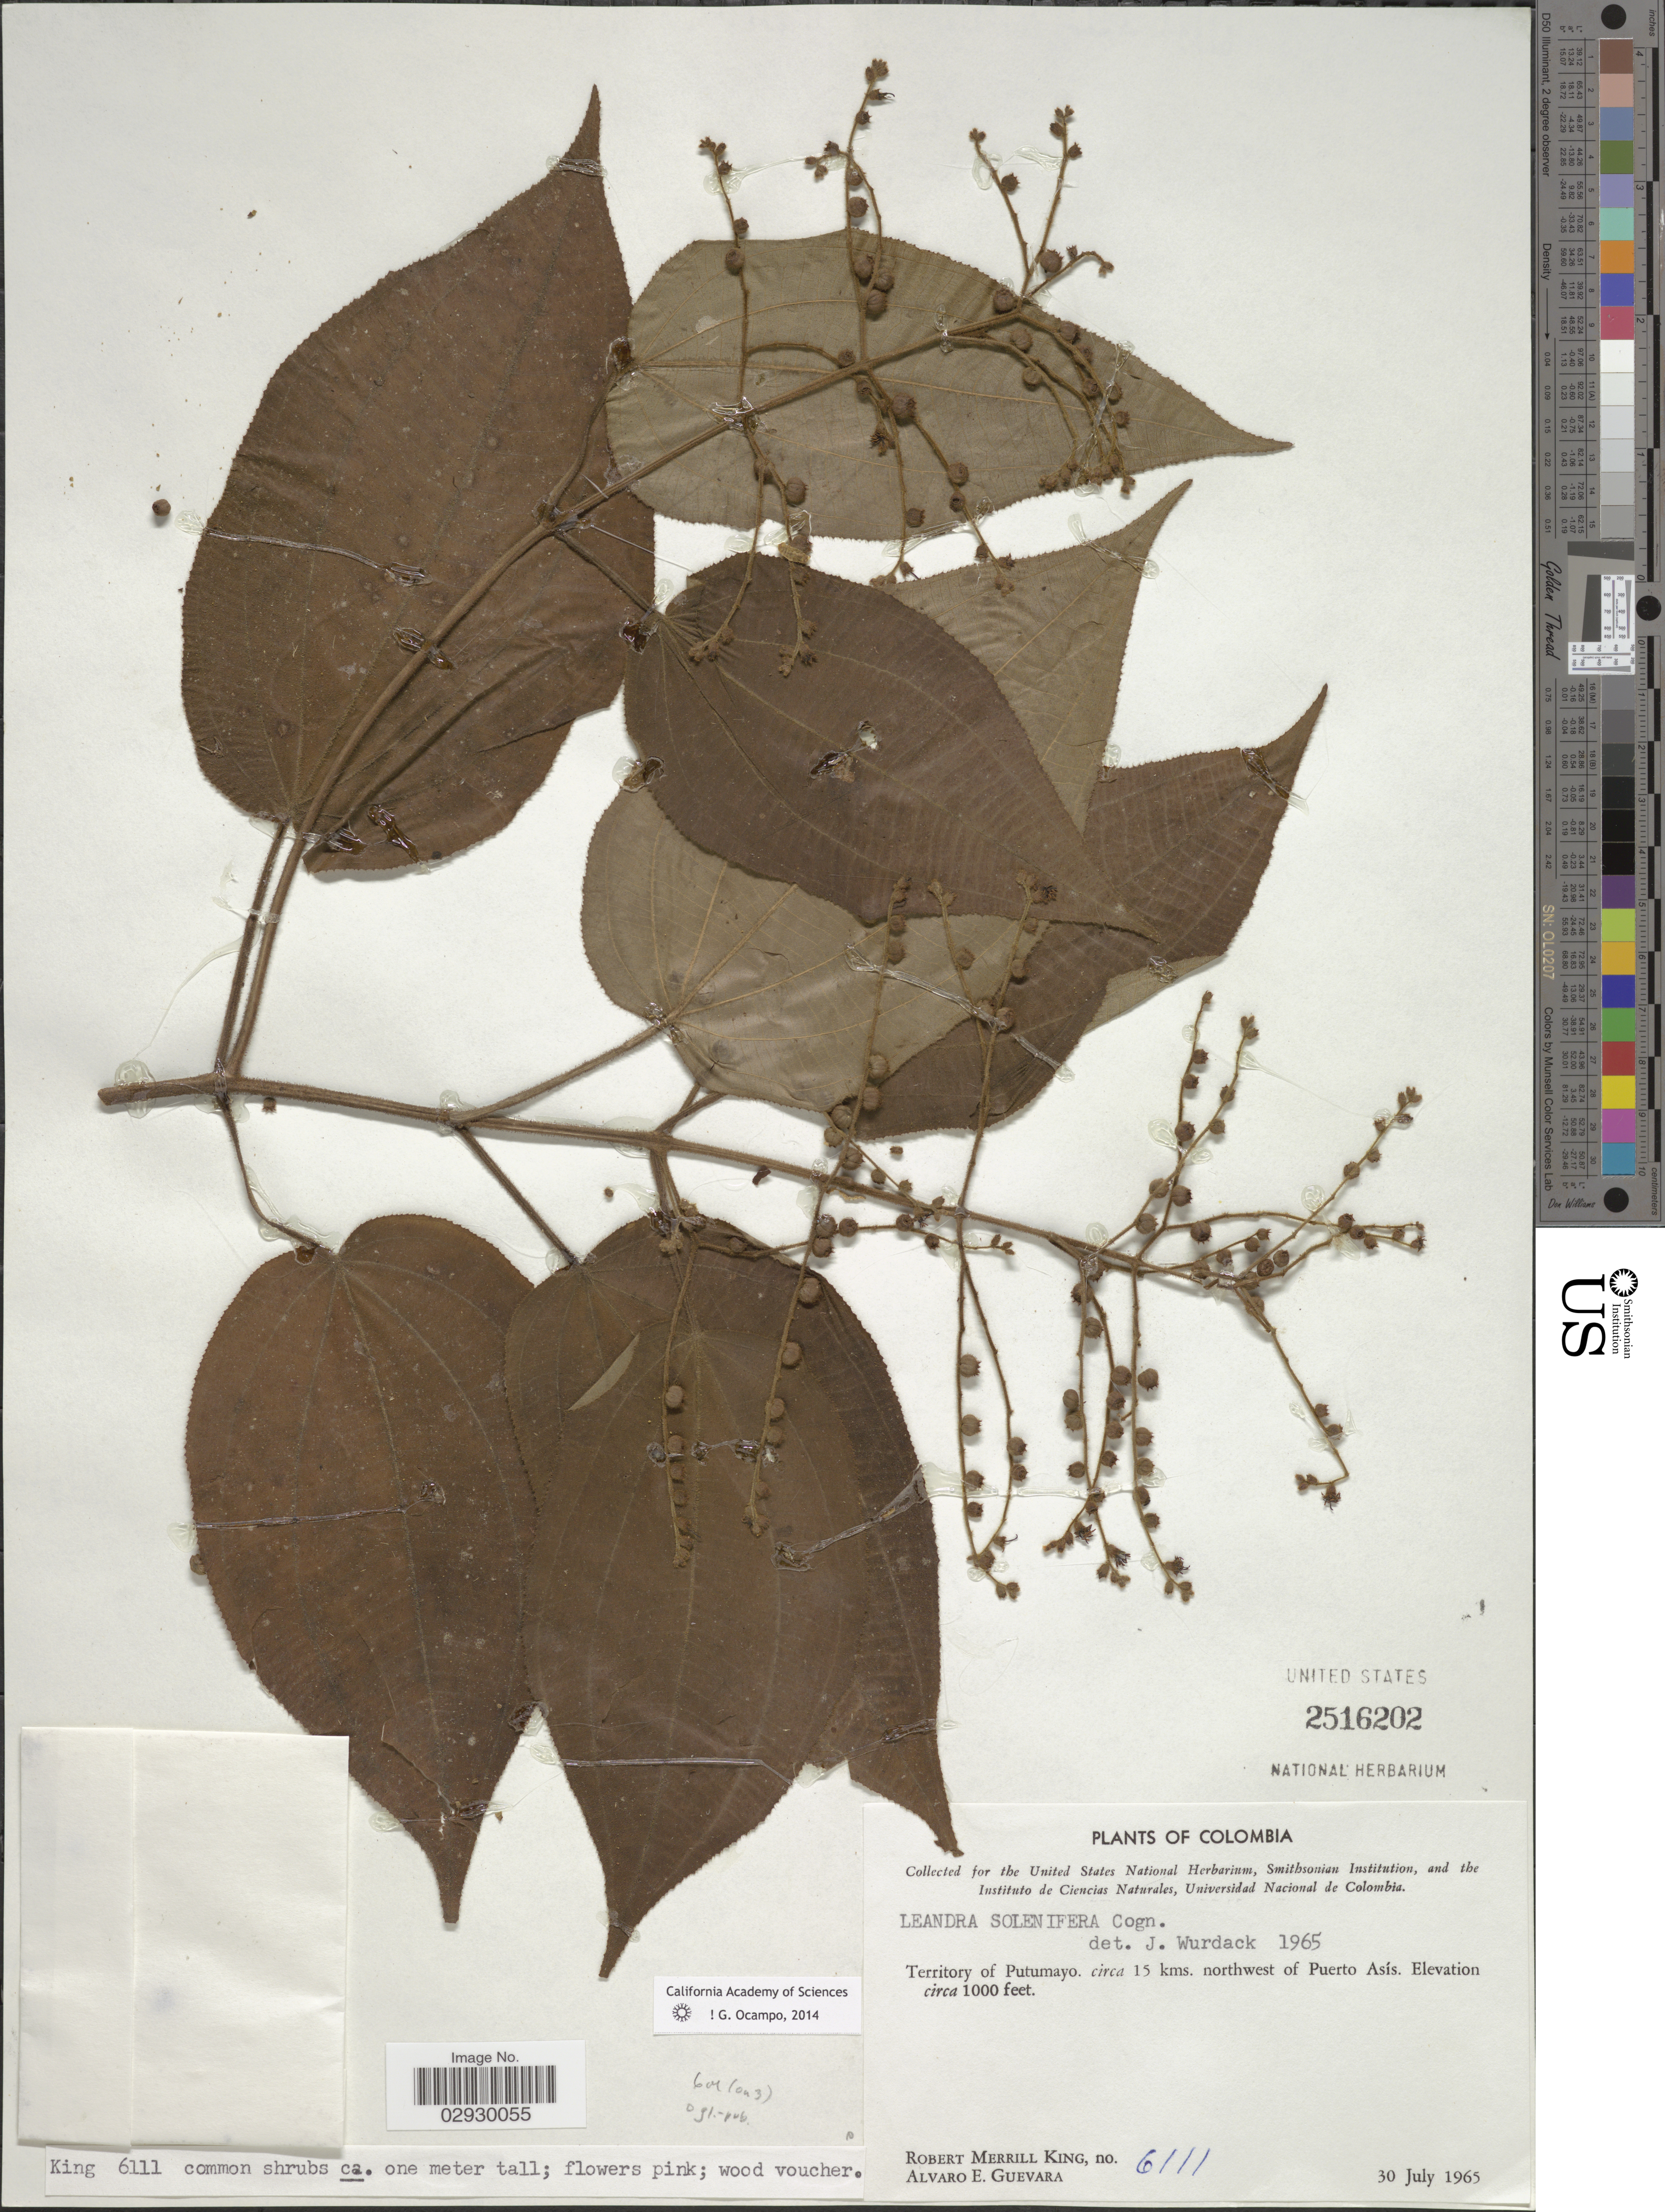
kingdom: Plantae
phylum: Tracheophyta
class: Magnoliopsida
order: Myrtales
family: Melastomataceae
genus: Leandra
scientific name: Leandra solenifera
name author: Cogn.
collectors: R. M. King & A. E. Guevara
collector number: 6111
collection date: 1965-07-30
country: Colombia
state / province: Putumayo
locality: Territory of Putumayo. Circa 15 kms. northwest of Puerto Asís.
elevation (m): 305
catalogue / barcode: US 2516202